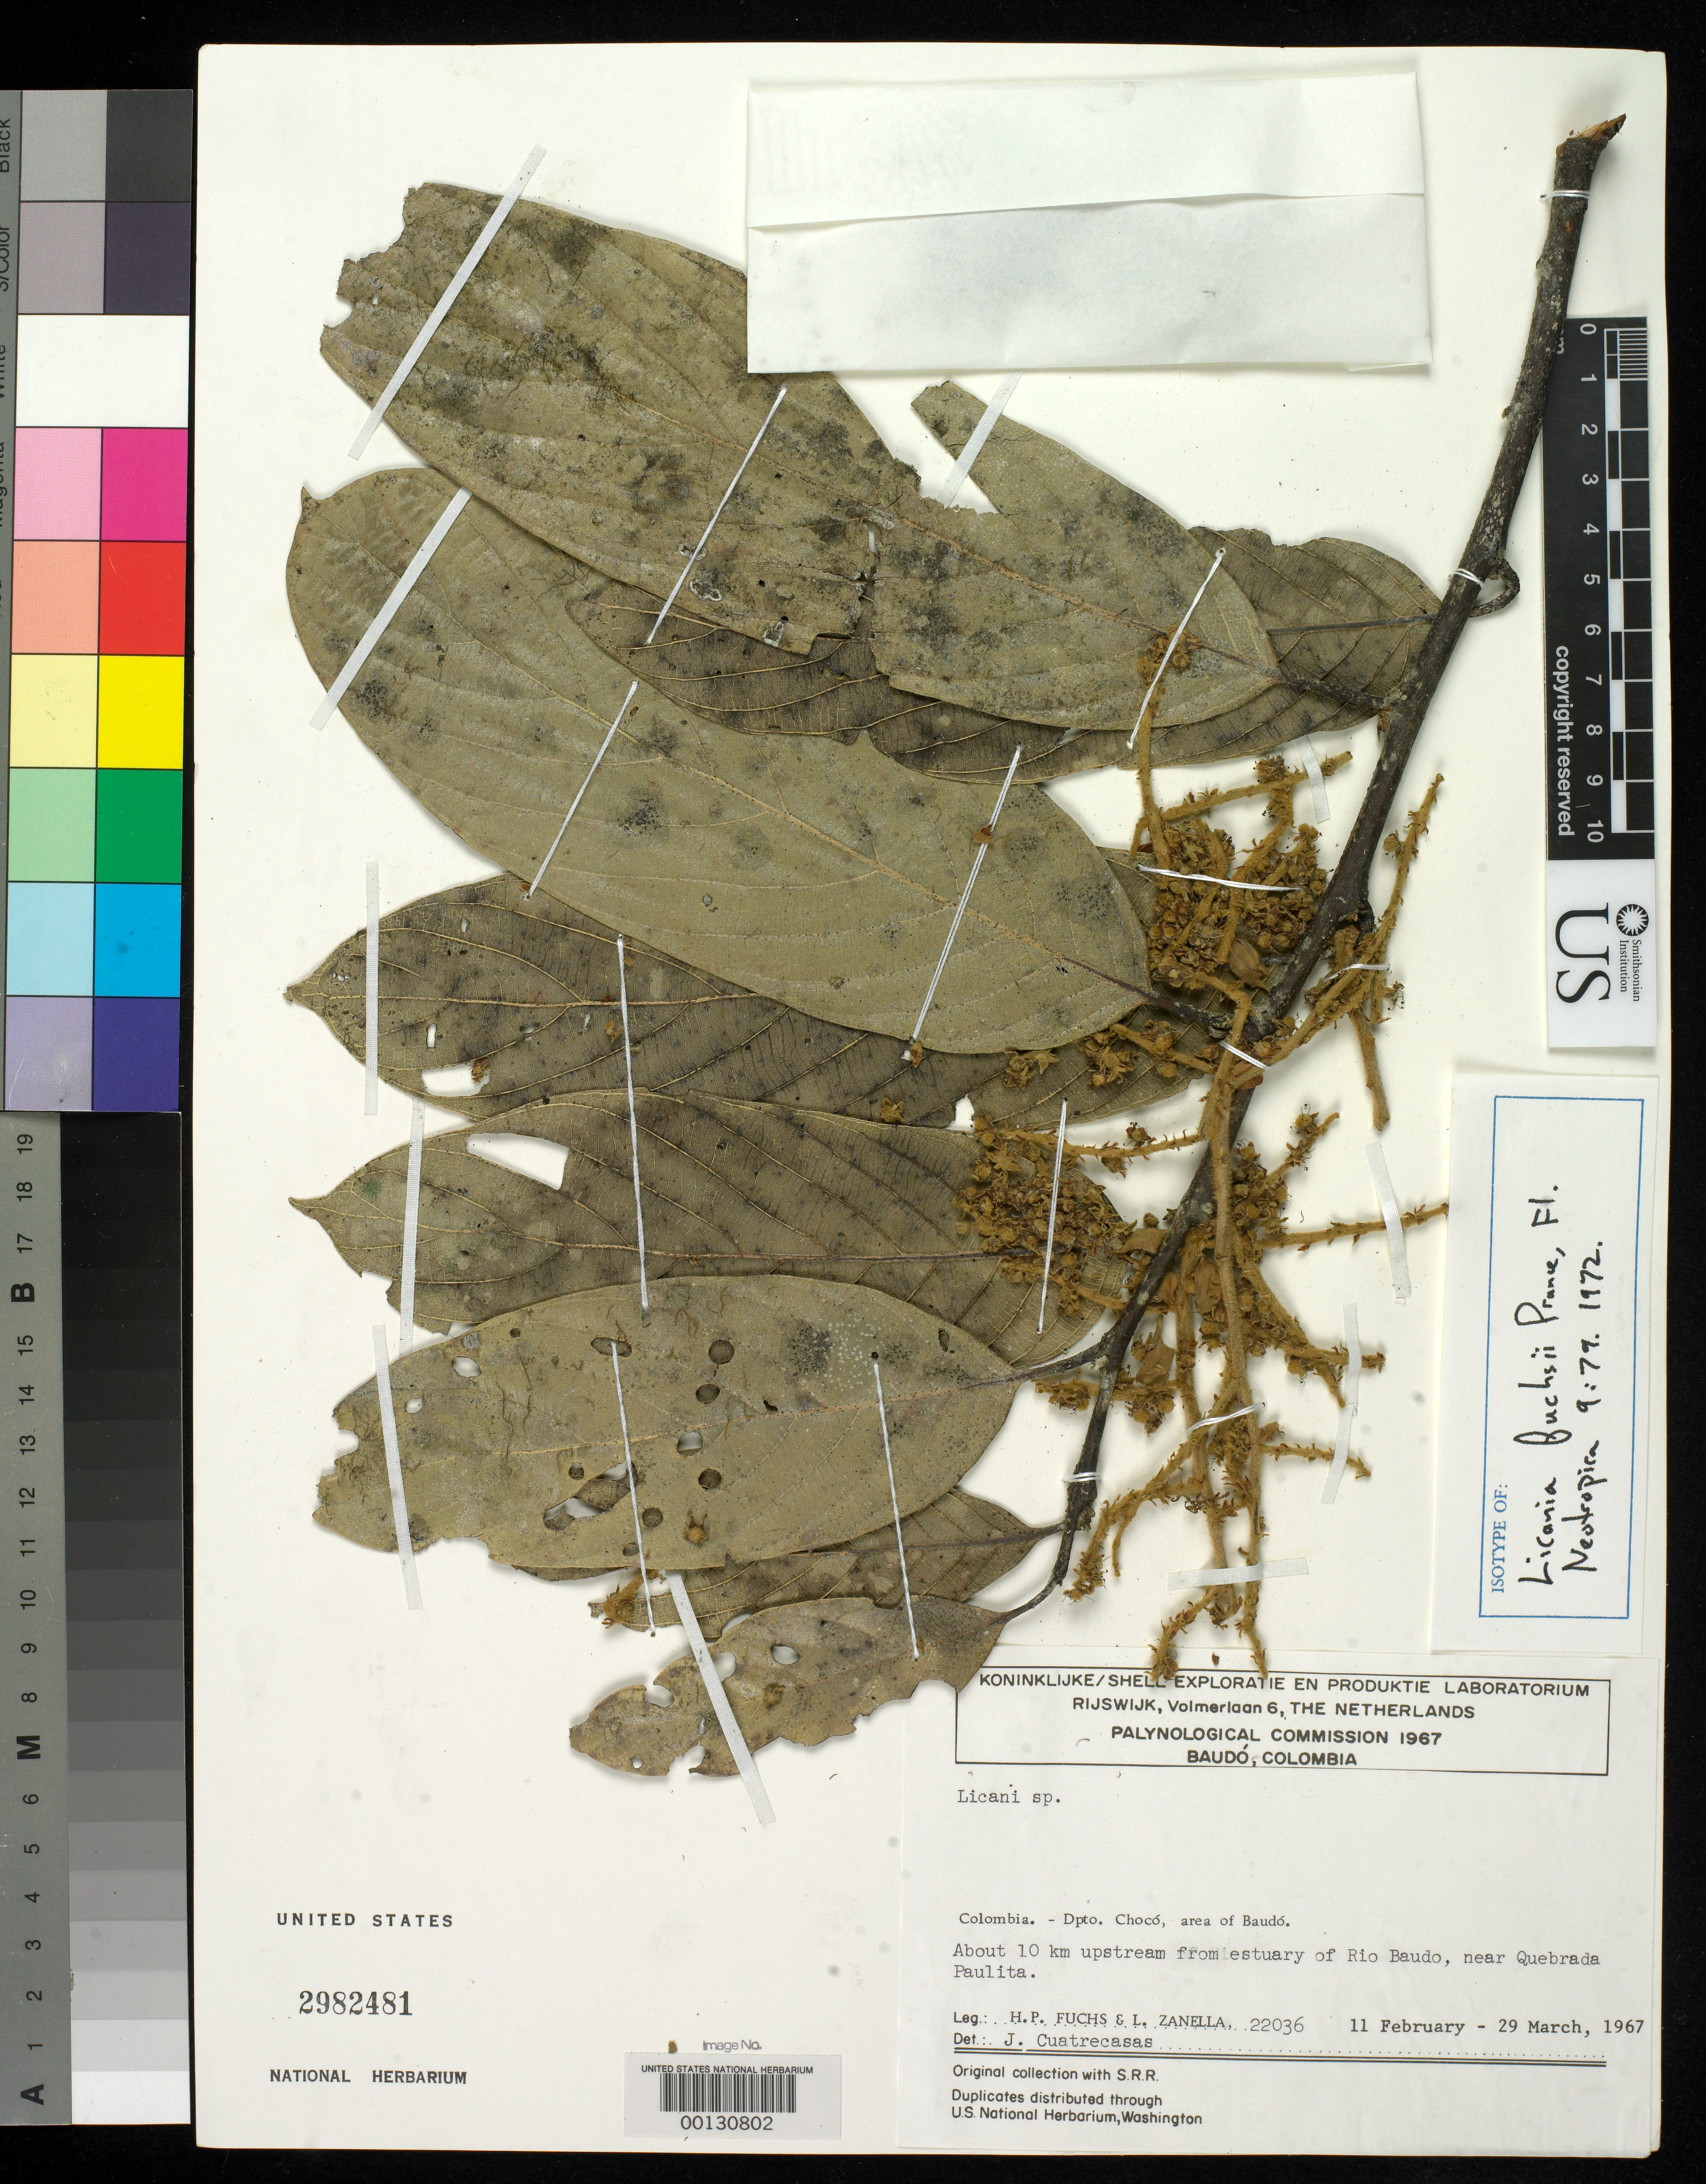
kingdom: Plantae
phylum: Tracheophyta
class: Magnoliopsida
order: Malpighiales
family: Chrysobalanaceae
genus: Licania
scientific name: Licania fuchsii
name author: Prance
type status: Isotype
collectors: H. P. Fuchs & L. Zanella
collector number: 22036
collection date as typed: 11 Feb 1967 to 29 Mar 1967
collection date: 1967-02-11/1967-03-29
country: Colombia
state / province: Chocó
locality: Baudo, 10 km upstream from estuary of Rio Baudo, near Quebrada PauLita.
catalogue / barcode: US 2982481